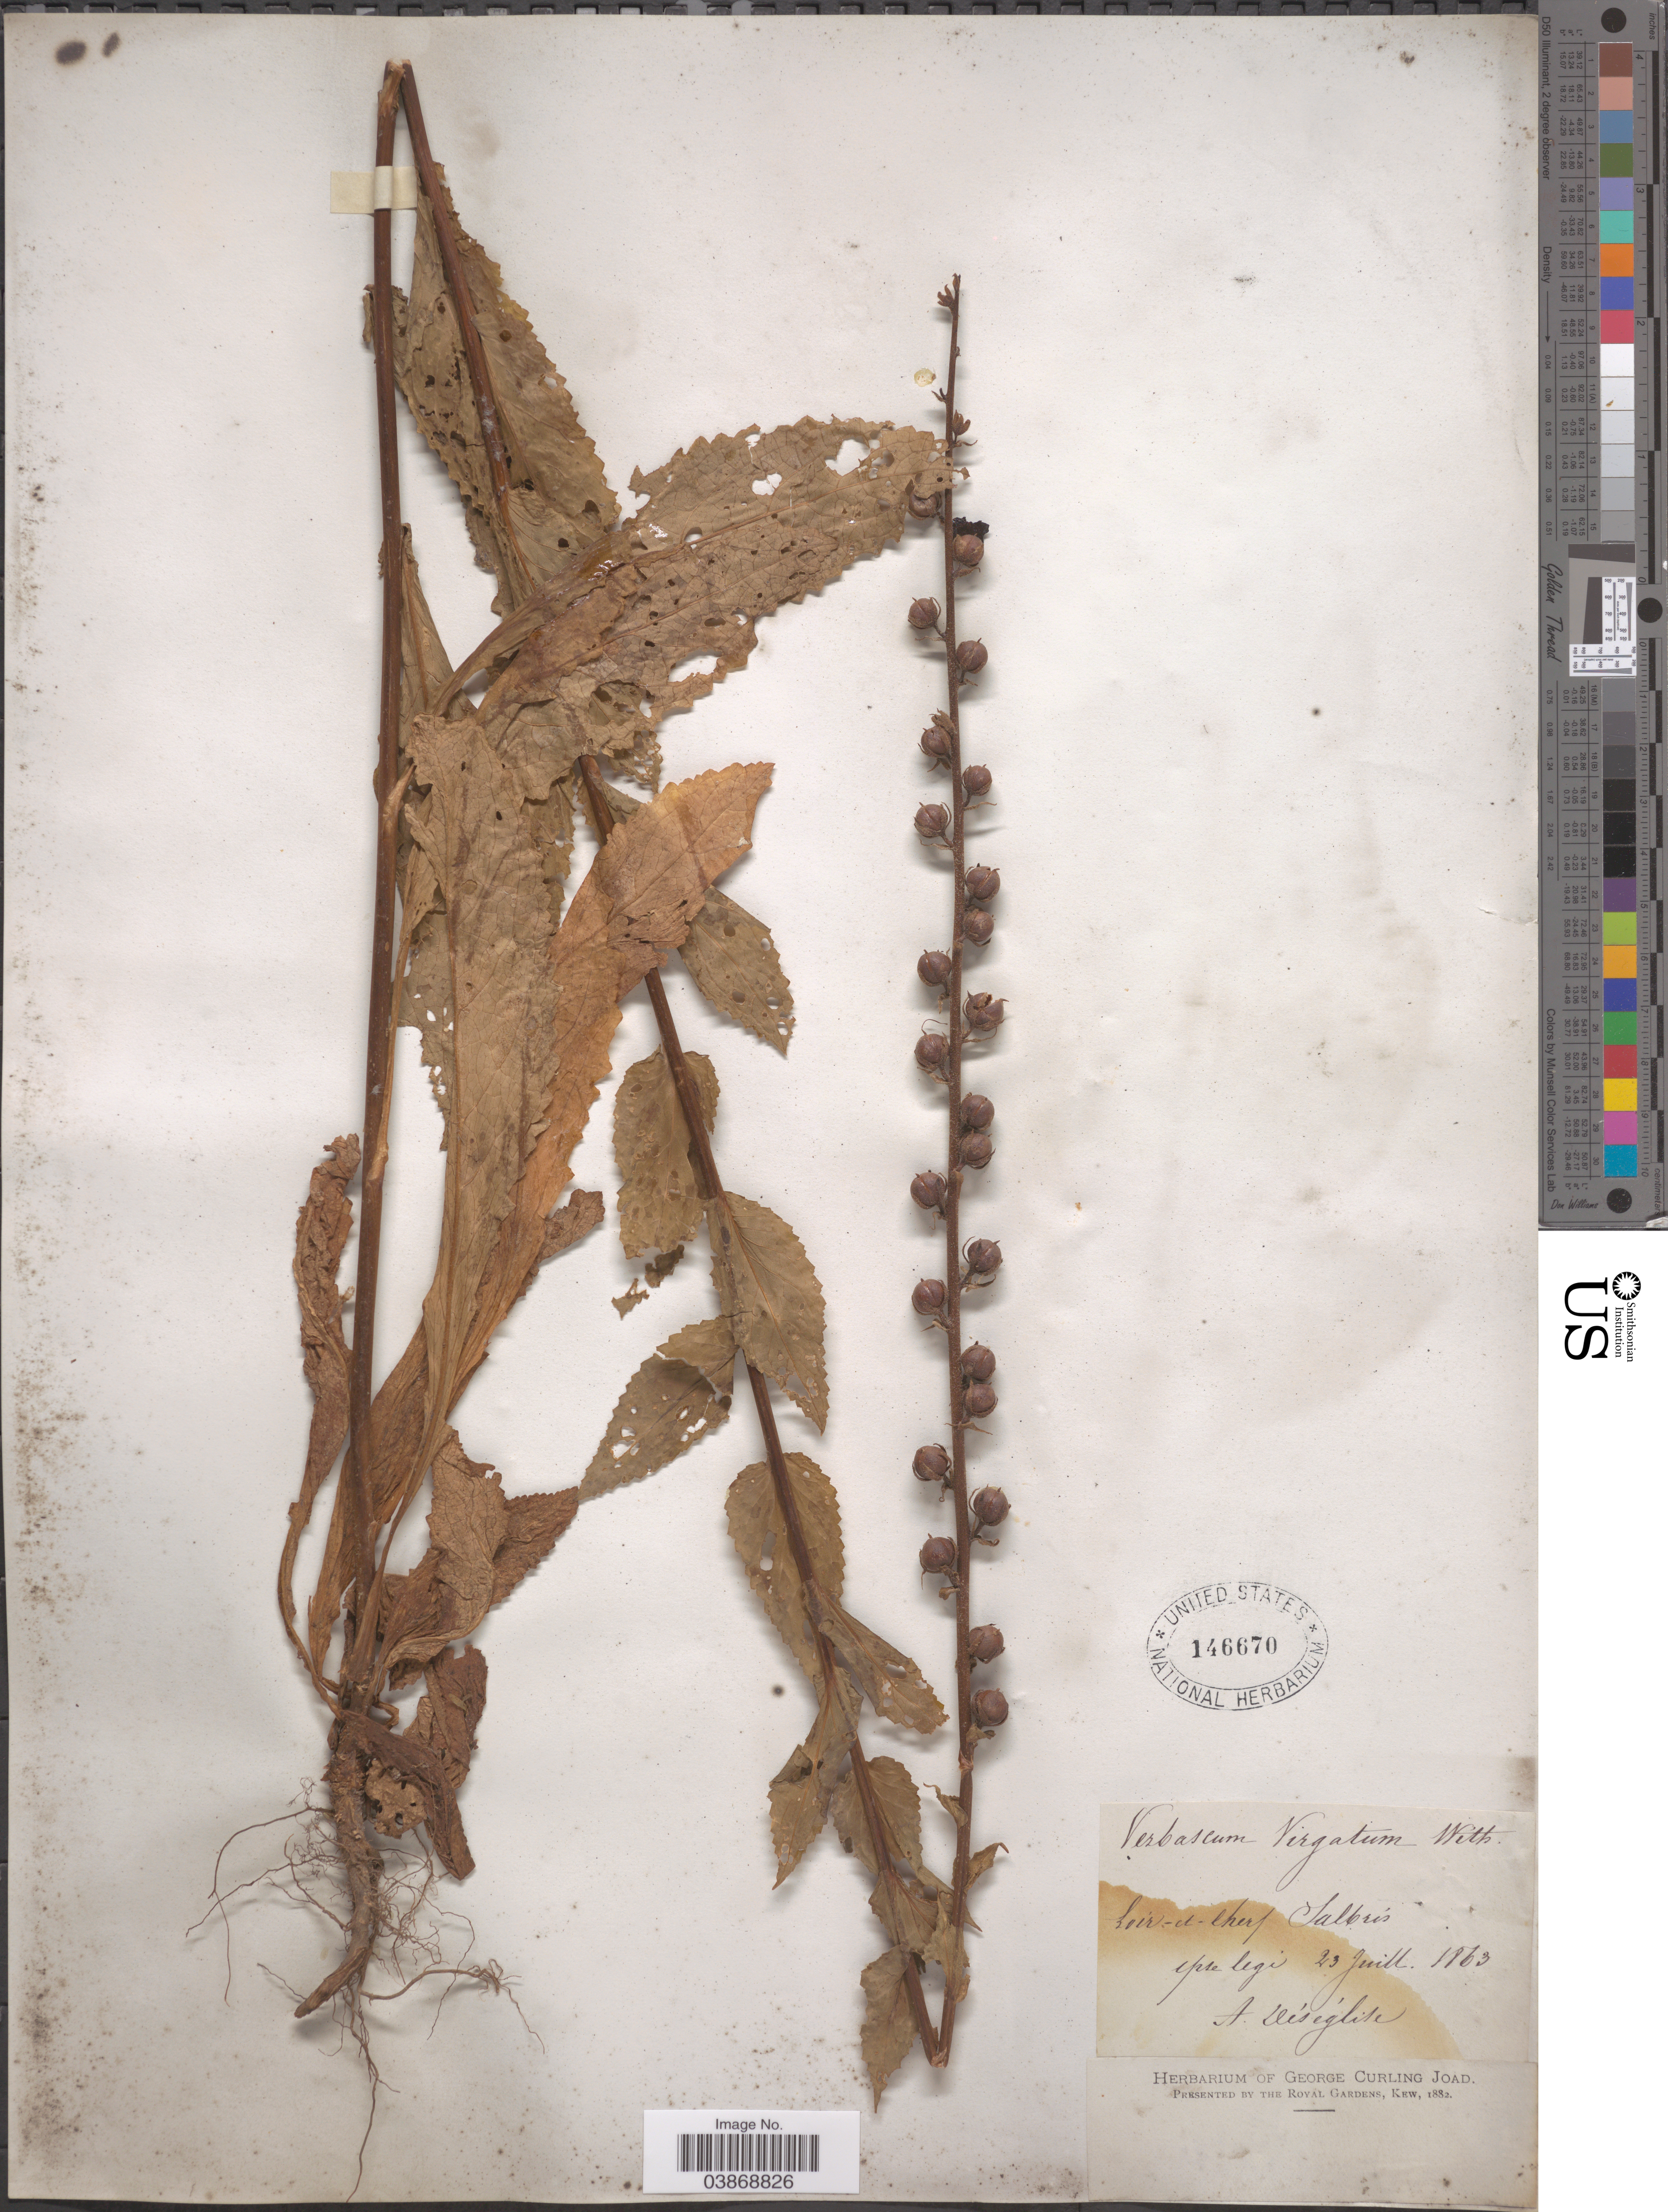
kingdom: Plantae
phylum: Tracheophyta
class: Magnoliopsida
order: Lamiales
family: Scrophulariaceae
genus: Verbascum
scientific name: Verbascum virgatum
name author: Stokes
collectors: A. Deseglise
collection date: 1863-07-23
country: France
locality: Loir-et-cher/ Salbris.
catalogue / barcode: US 146670